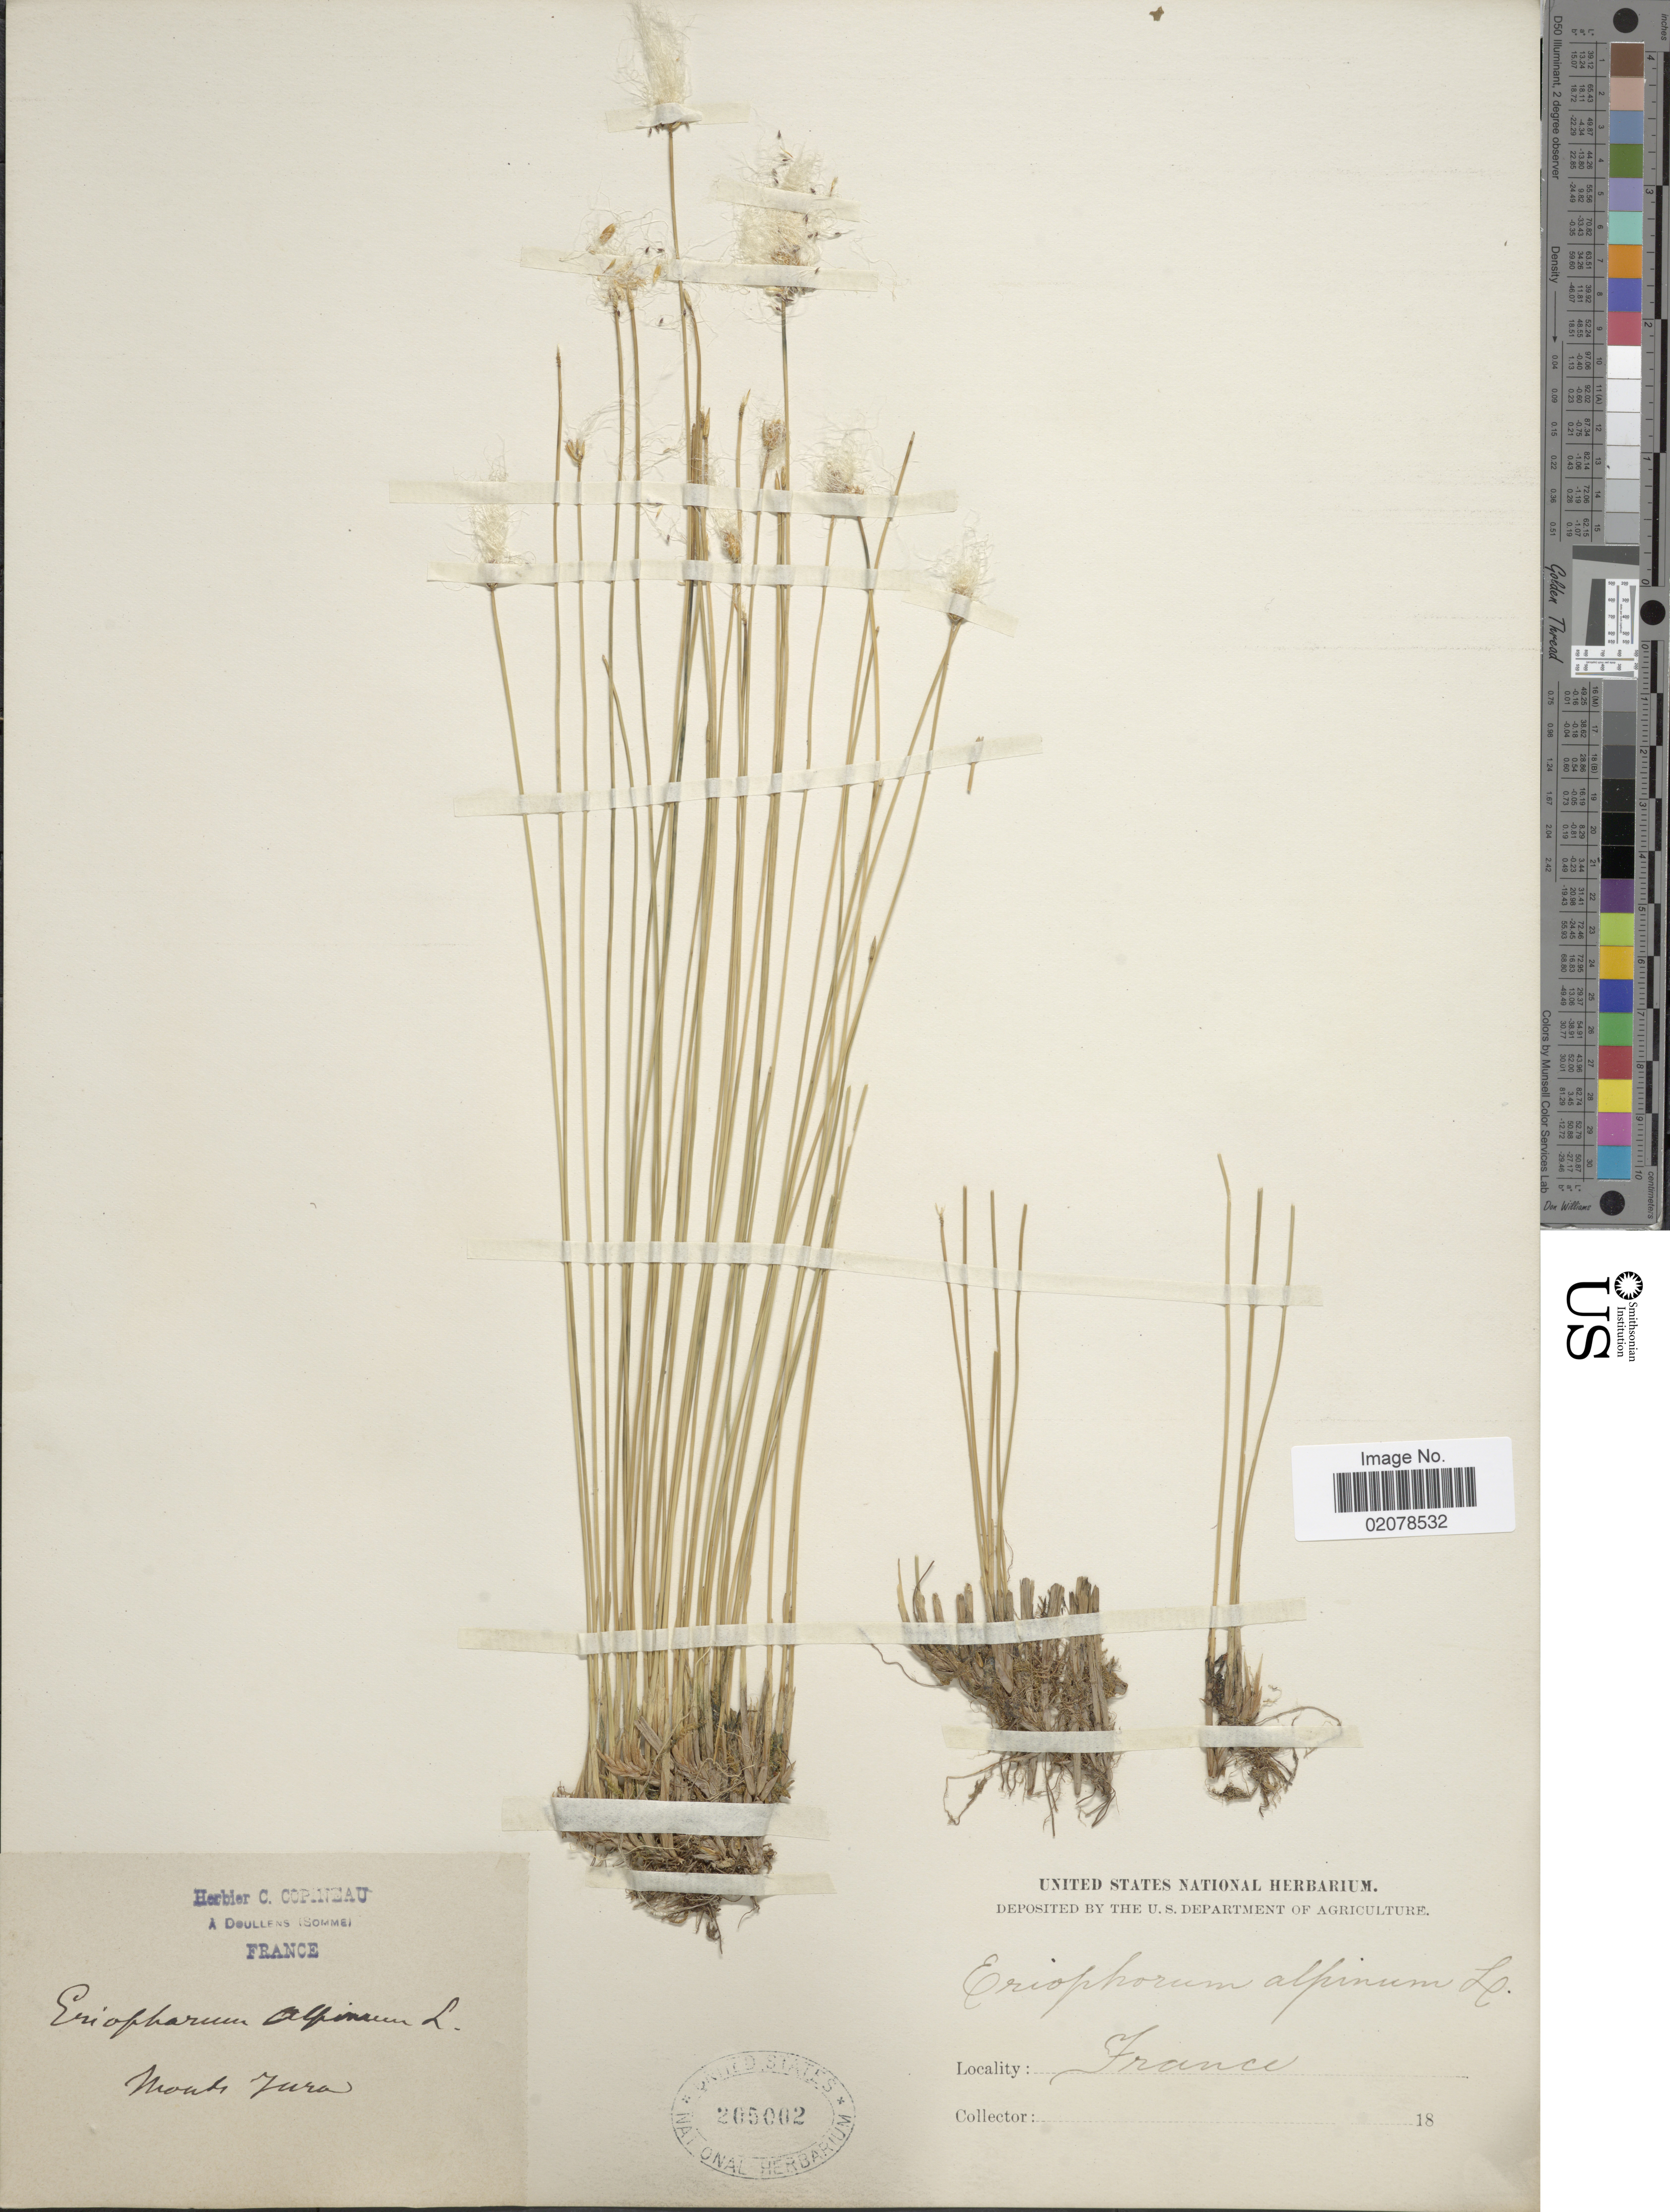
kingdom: Plantae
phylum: Tracheophyta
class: Liliopsida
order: Poales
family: Cyperaceae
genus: Trichophorum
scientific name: Trichophorum alpinum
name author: (L.) Pers.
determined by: Strong, M. T., (US), Smithsonian Institution - National Museum of Natural History (UNITED STATES)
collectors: ex herb. C. Copineau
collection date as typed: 18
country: France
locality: Mount Jura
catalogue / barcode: US 205002